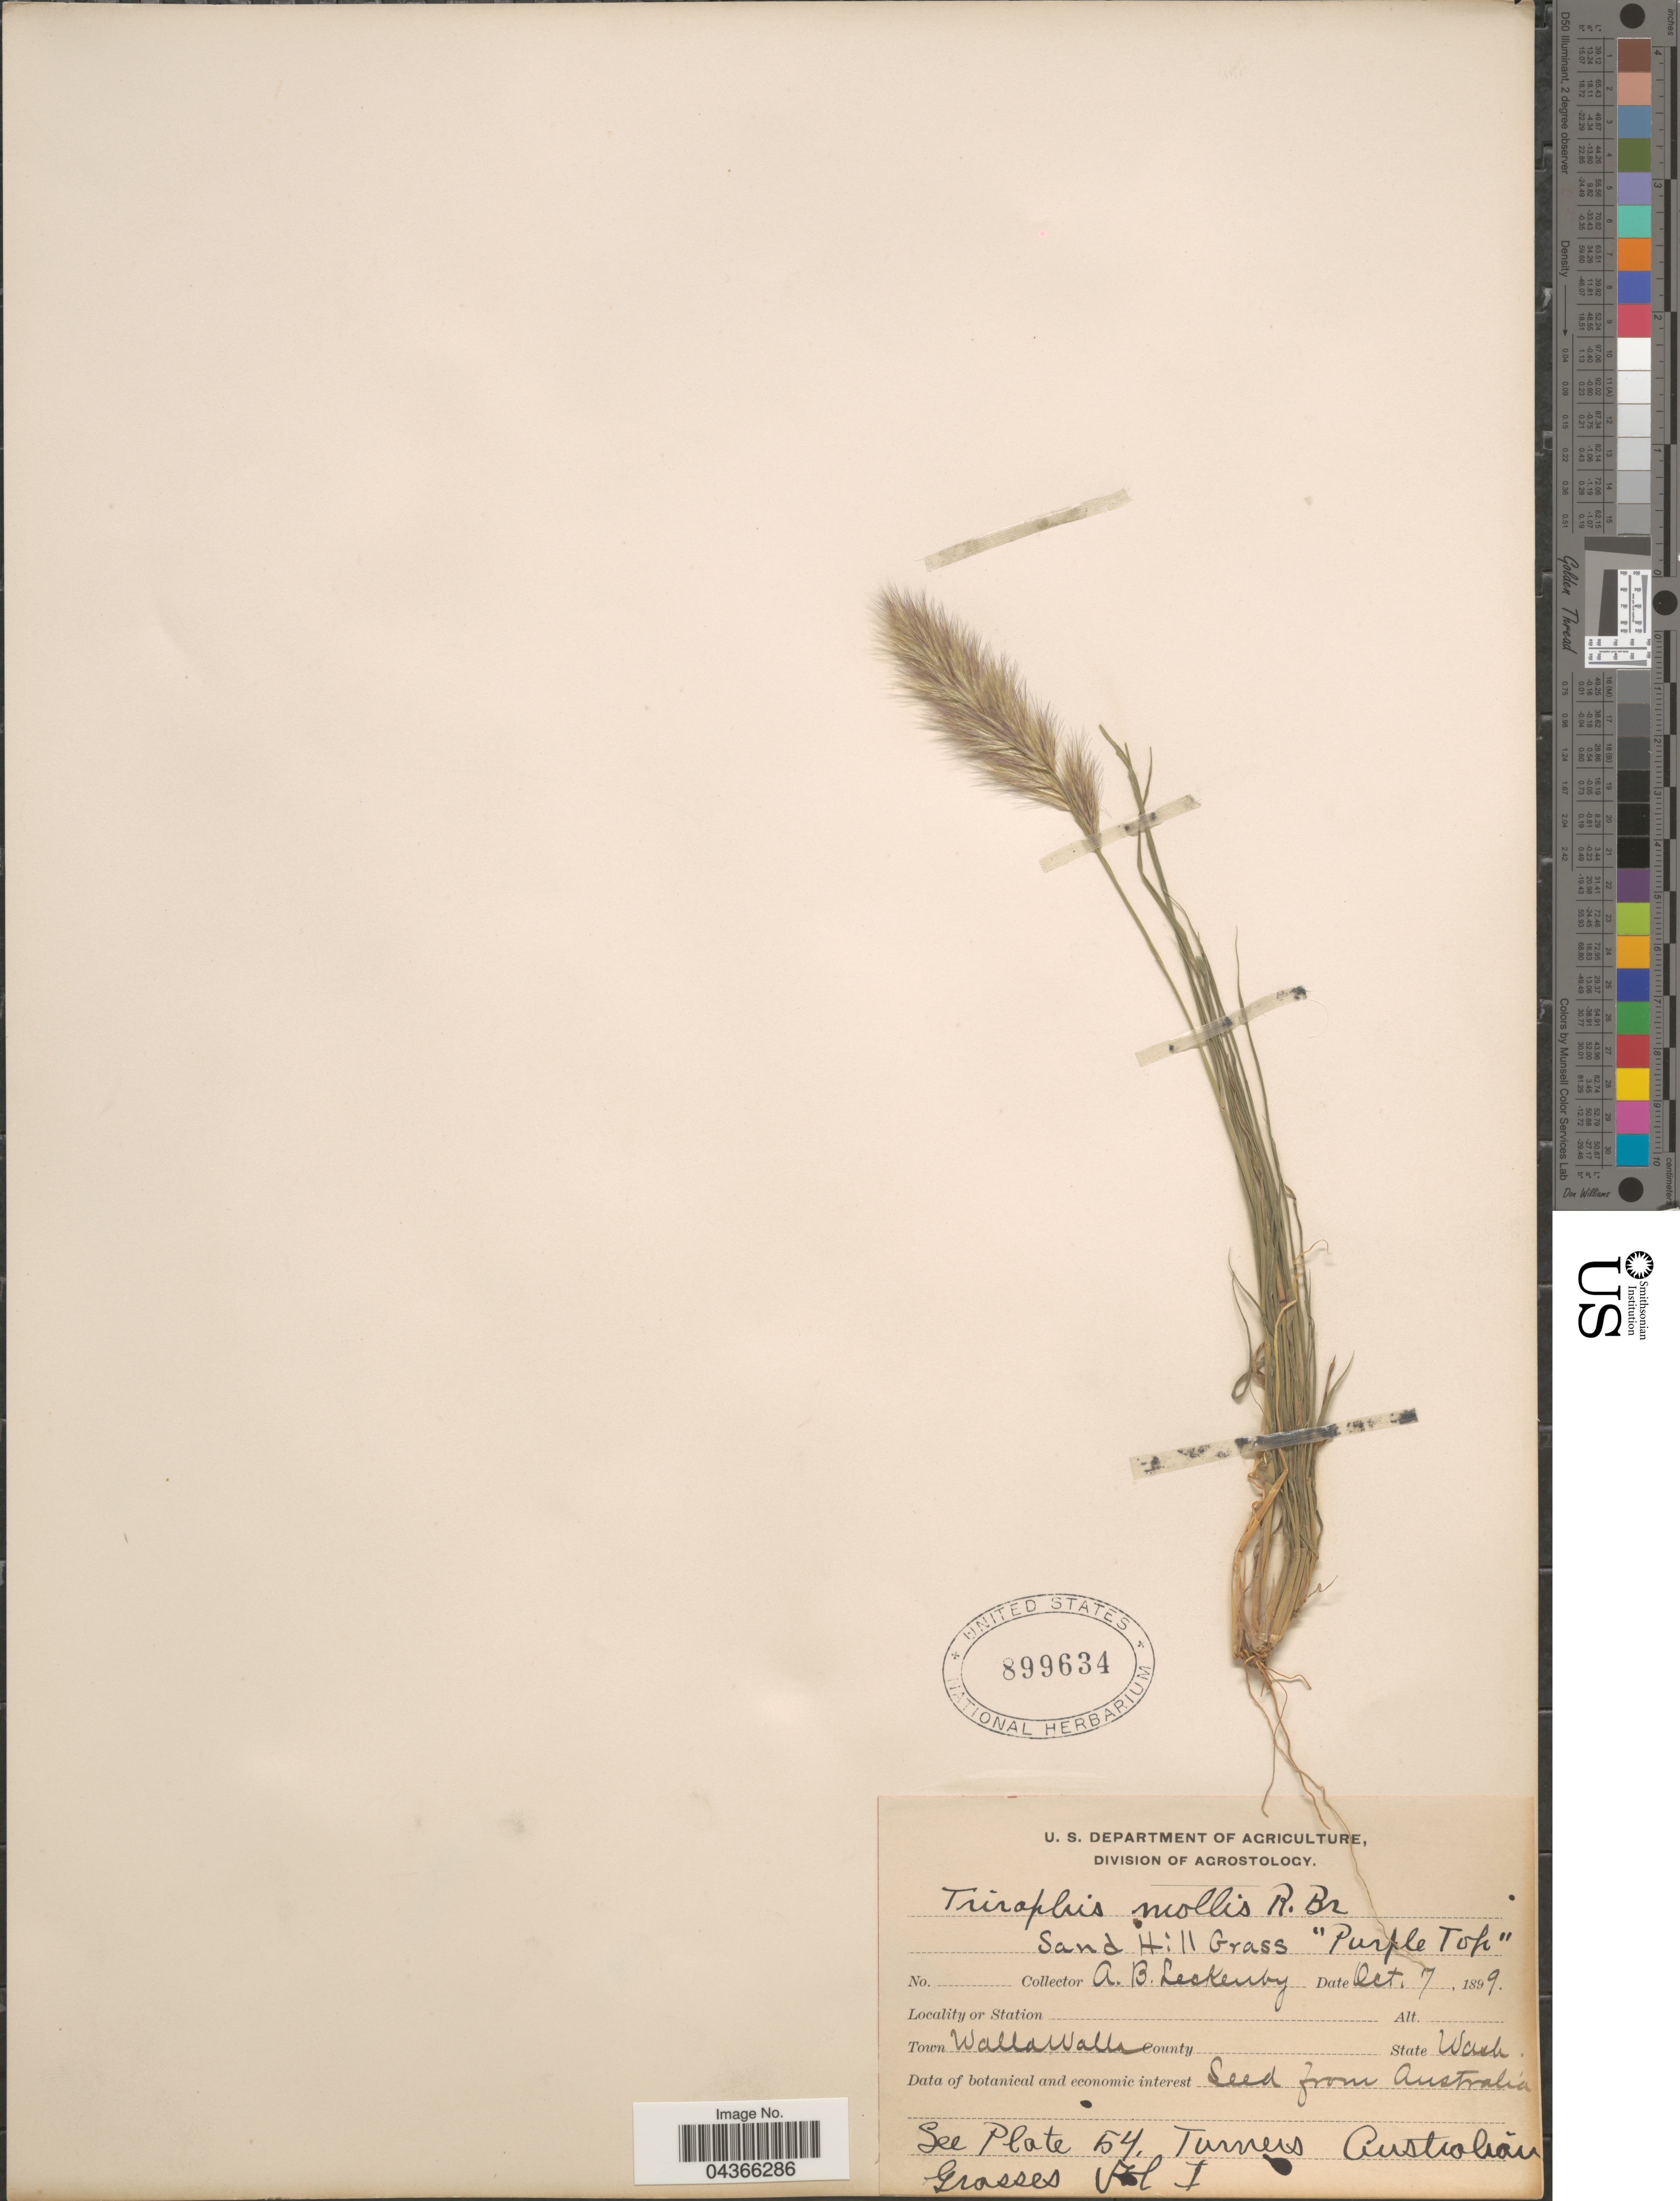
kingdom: Plantae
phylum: Tracheophyta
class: Liliopsida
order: Poales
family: Poaceae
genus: Triraphis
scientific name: Triraphis mollis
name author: R. Br.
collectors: A. Leckenby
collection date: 1899-10-07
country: United States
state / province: Washington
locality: Town WallaWalla.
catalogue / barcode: US 899634